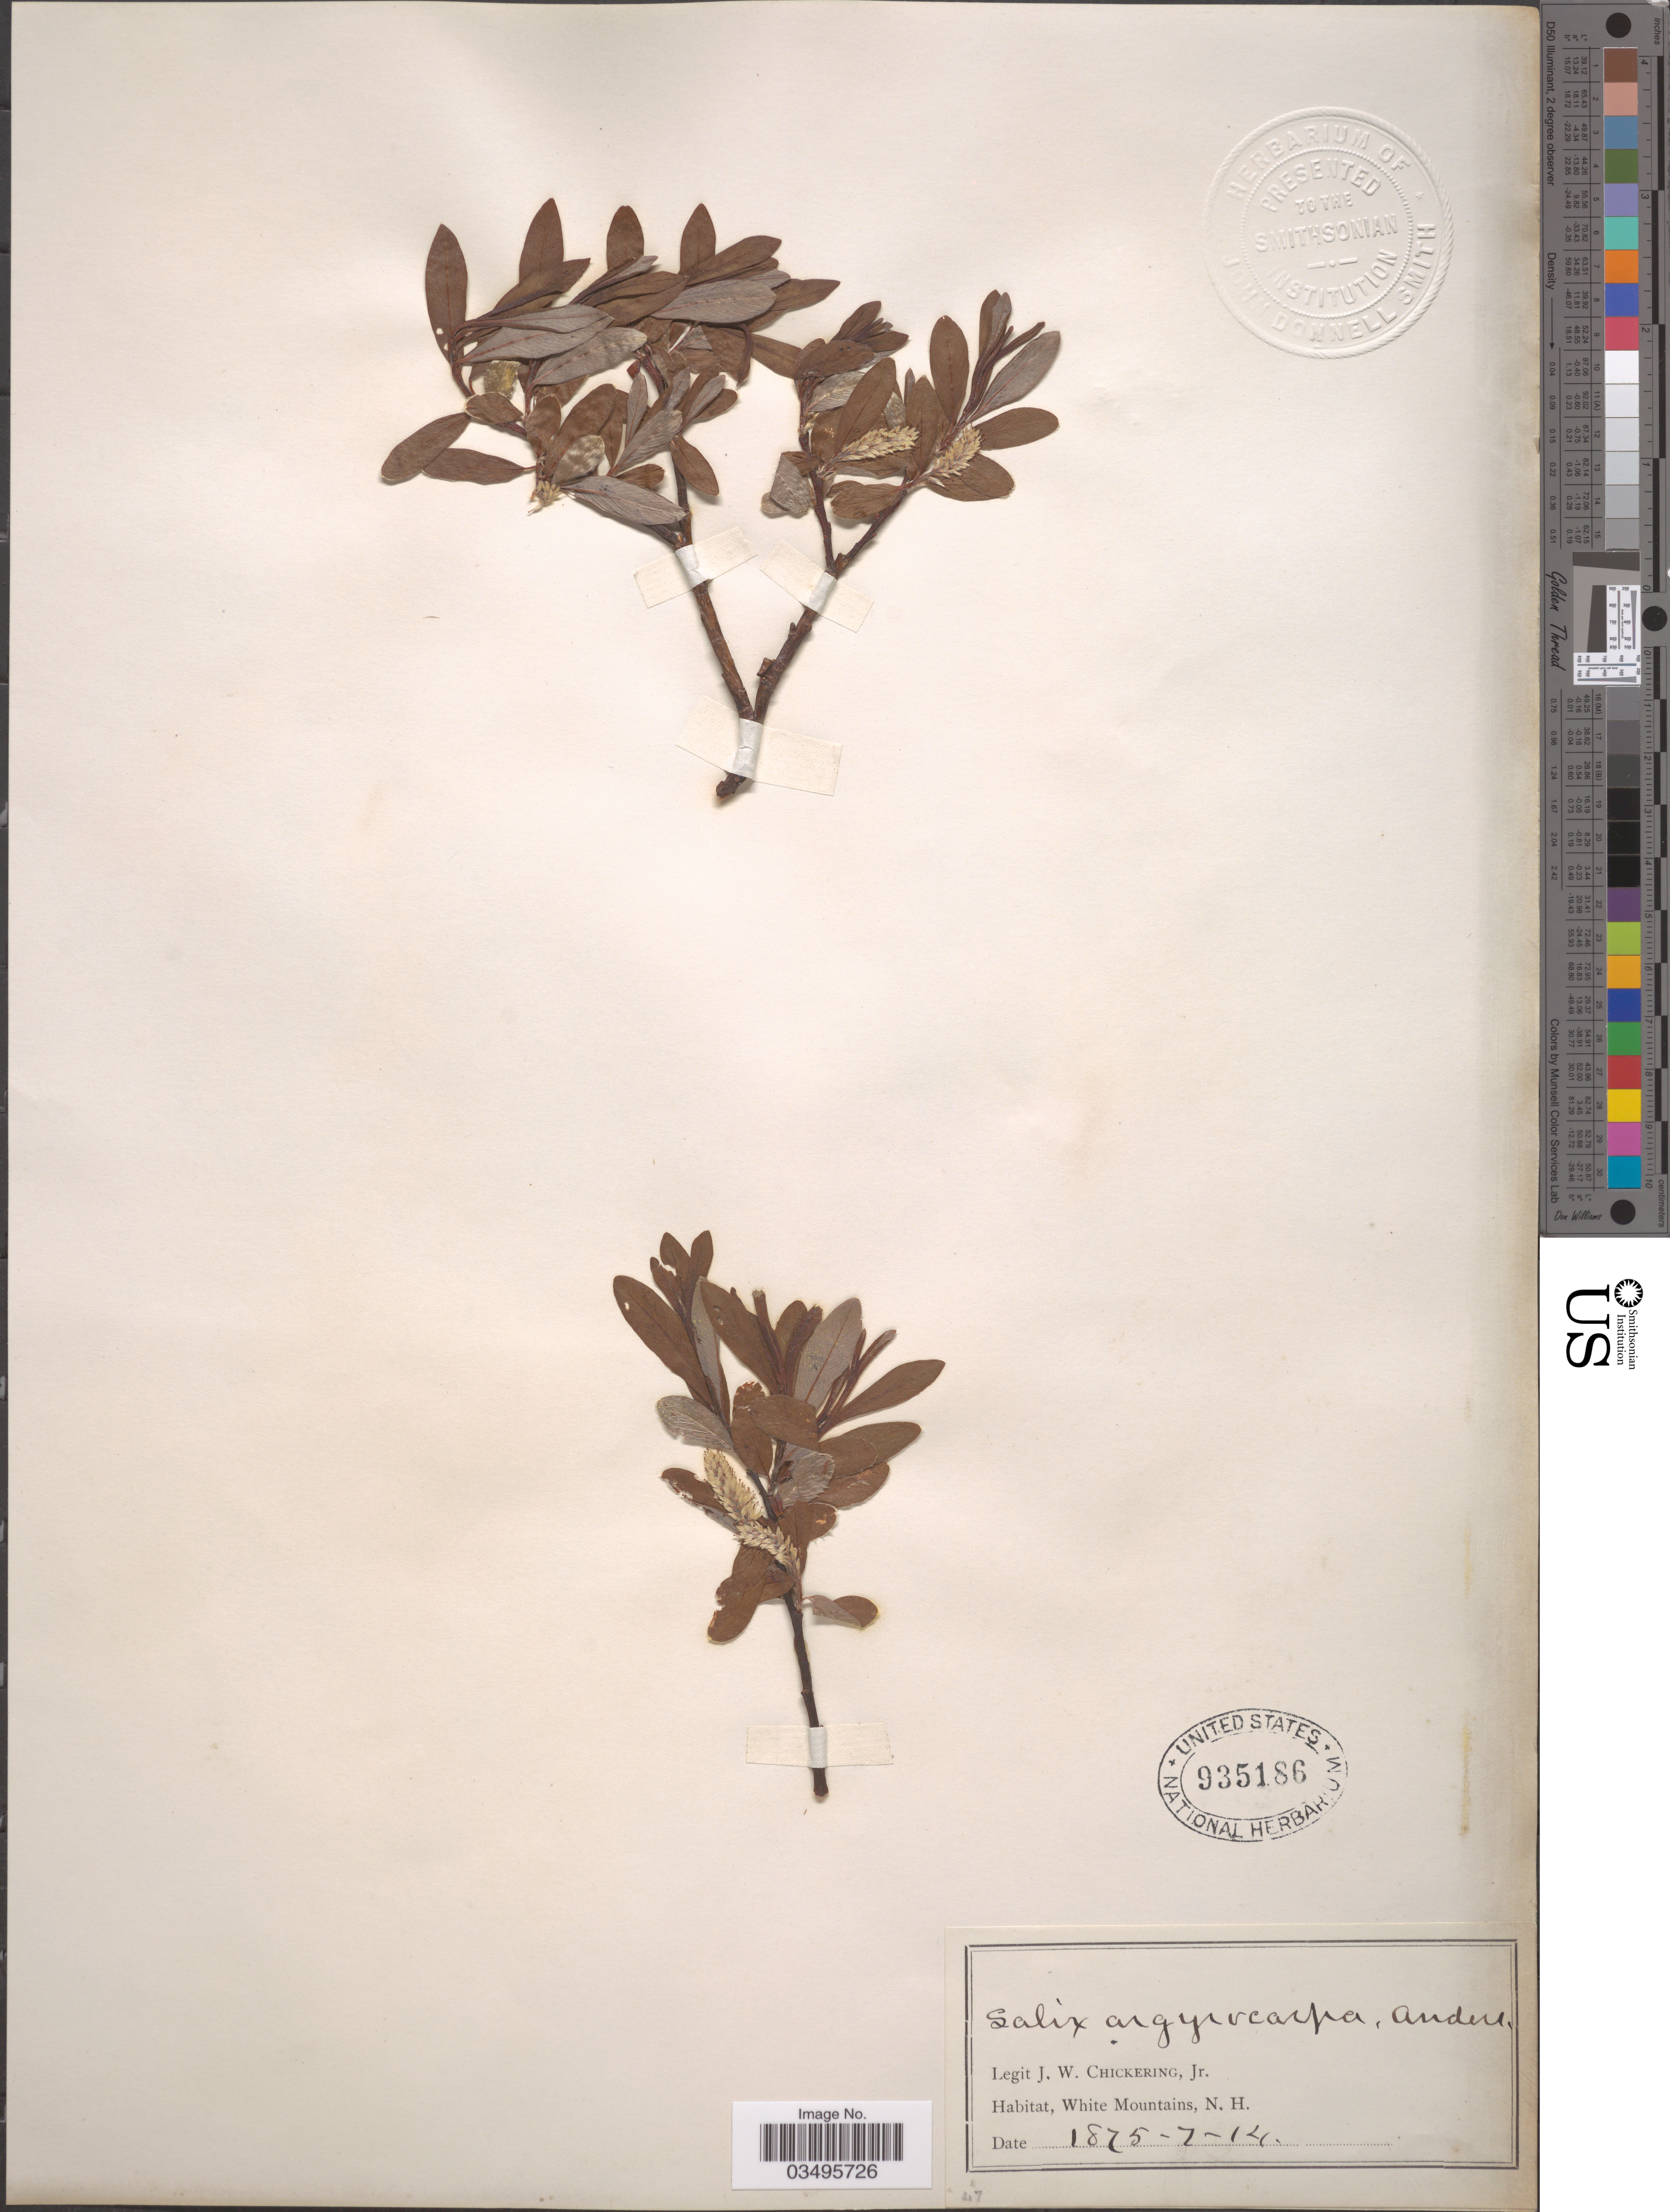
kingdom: Plantae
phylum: Tracheophyta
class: Magnoliopsida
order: Malpighiales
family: Salicaceae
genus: Salix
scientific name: Salix argyrocarpa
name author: L. Andersson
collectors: J. W. Chickering Jr.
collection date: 1875-07-14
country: United States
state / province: New Hampshire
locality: White Mountains.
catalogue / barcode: US 935186